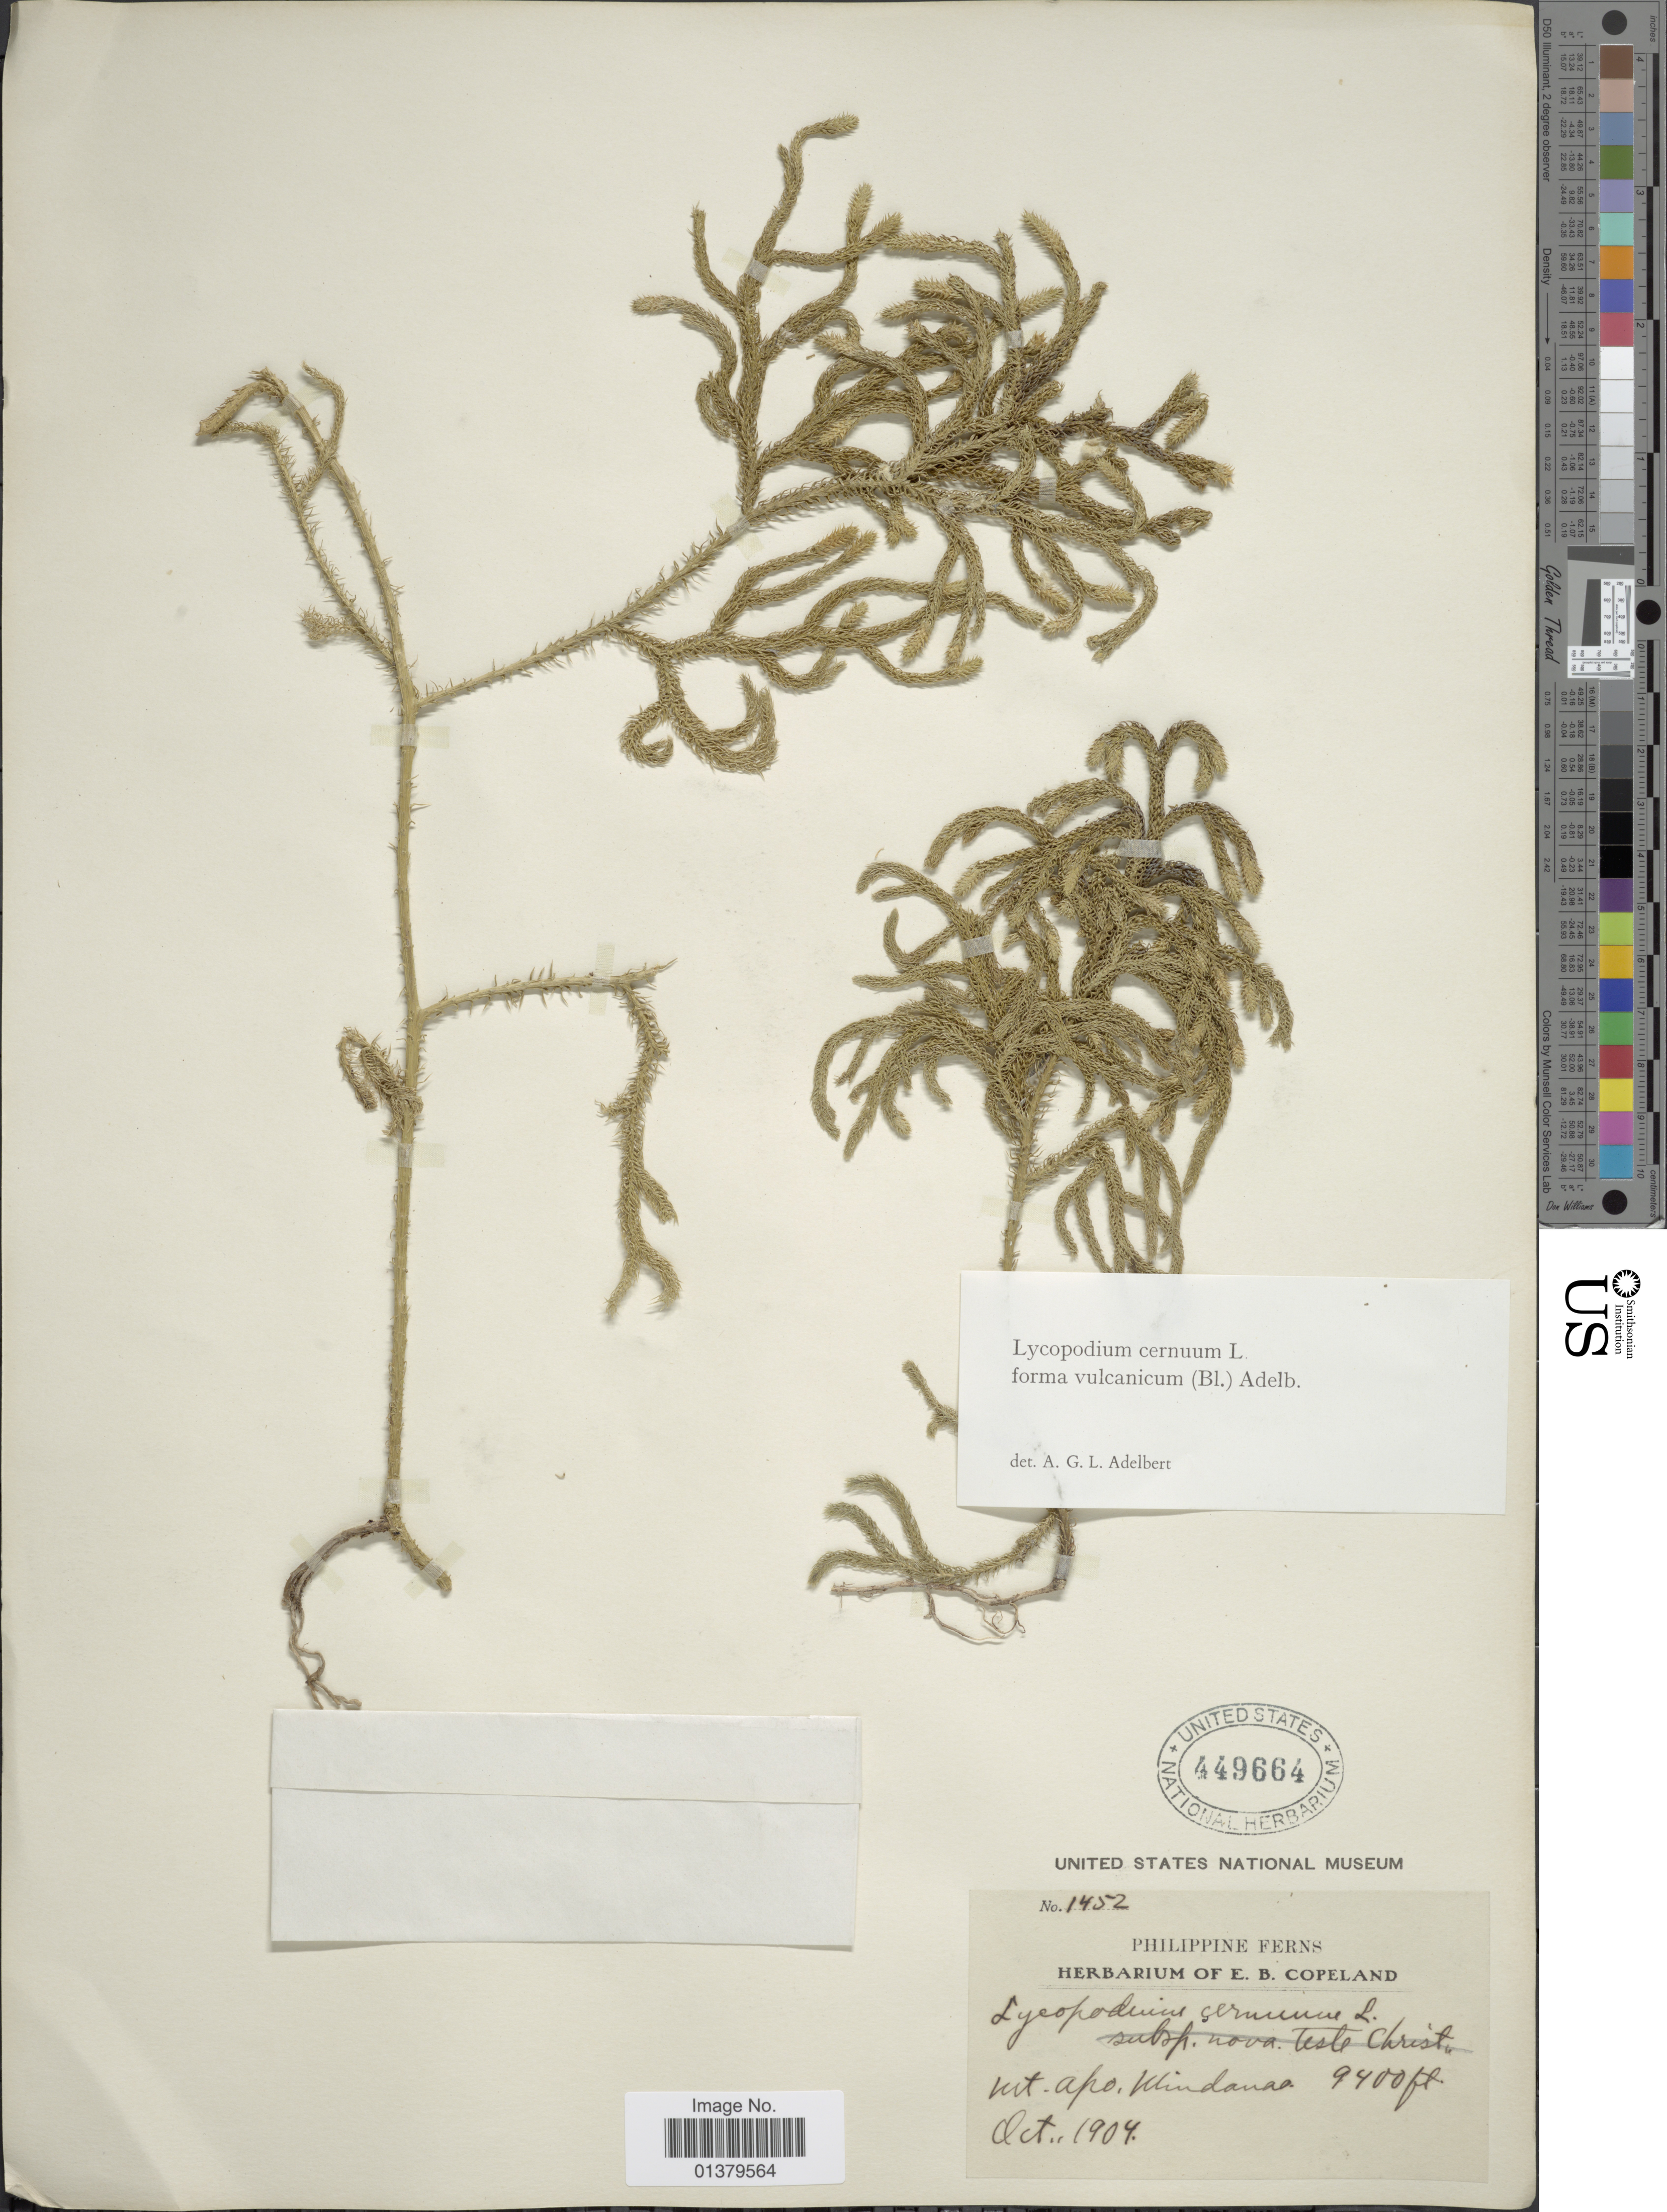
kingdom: Plantae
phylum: Tracheophyta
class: Lycopodiopsida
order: Lycopodiales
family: Lycopodiaceae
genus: Palhinhaea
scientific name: Palhinhaea cernua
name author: (L.) Vasc. & Franco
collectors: E. B. Copeland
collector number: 1452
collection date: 1904-10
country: Philippines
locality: Mt Apo, Mindanao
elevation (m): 2865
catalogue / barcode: US 449664